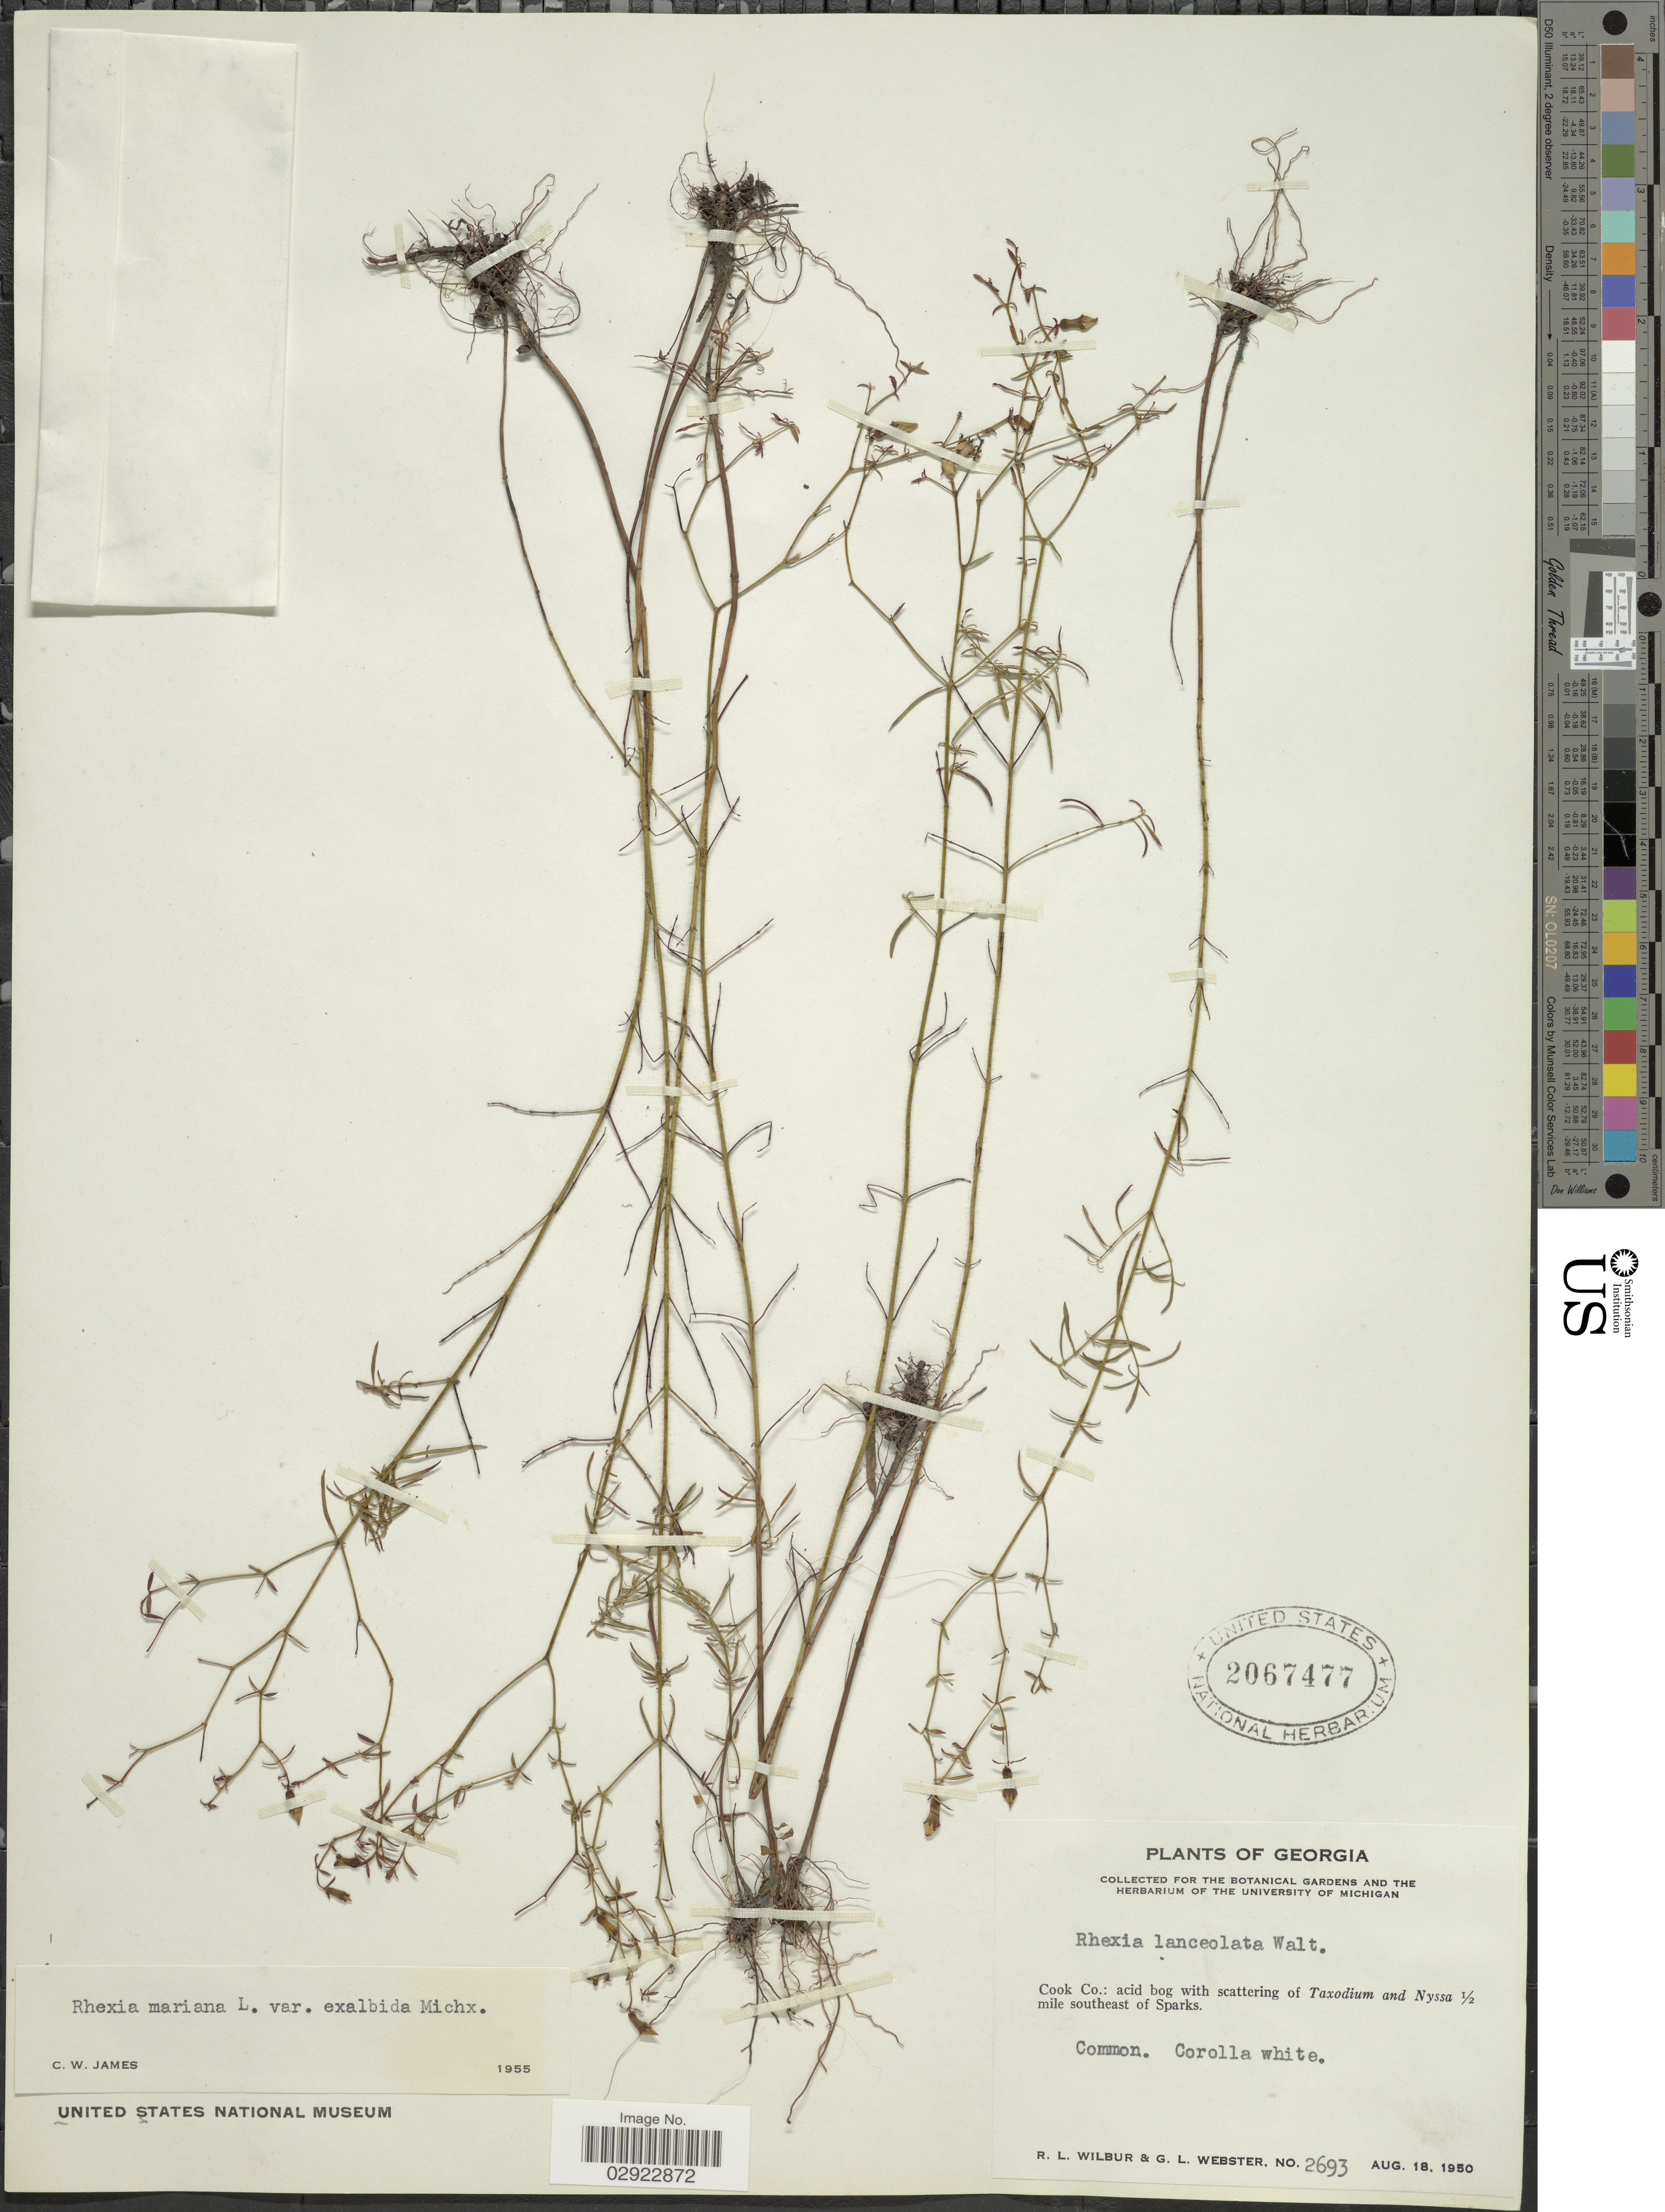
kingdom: Plantae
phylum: Tracheophyta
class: Magnoliopsida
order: Myrtales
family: Melastomataceae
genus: Rhexia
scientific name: Rhexia mariana var. exalbida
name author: Michx.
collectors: R. L. Wilbur & G. L. Webster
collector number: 2693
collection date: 1950-08-18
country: United States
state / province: Georgia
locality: Cook Co.: acid bog with scattering of Taxodium and Nyssa ½ mile southeast of Sparks.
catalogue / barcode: US 2067477